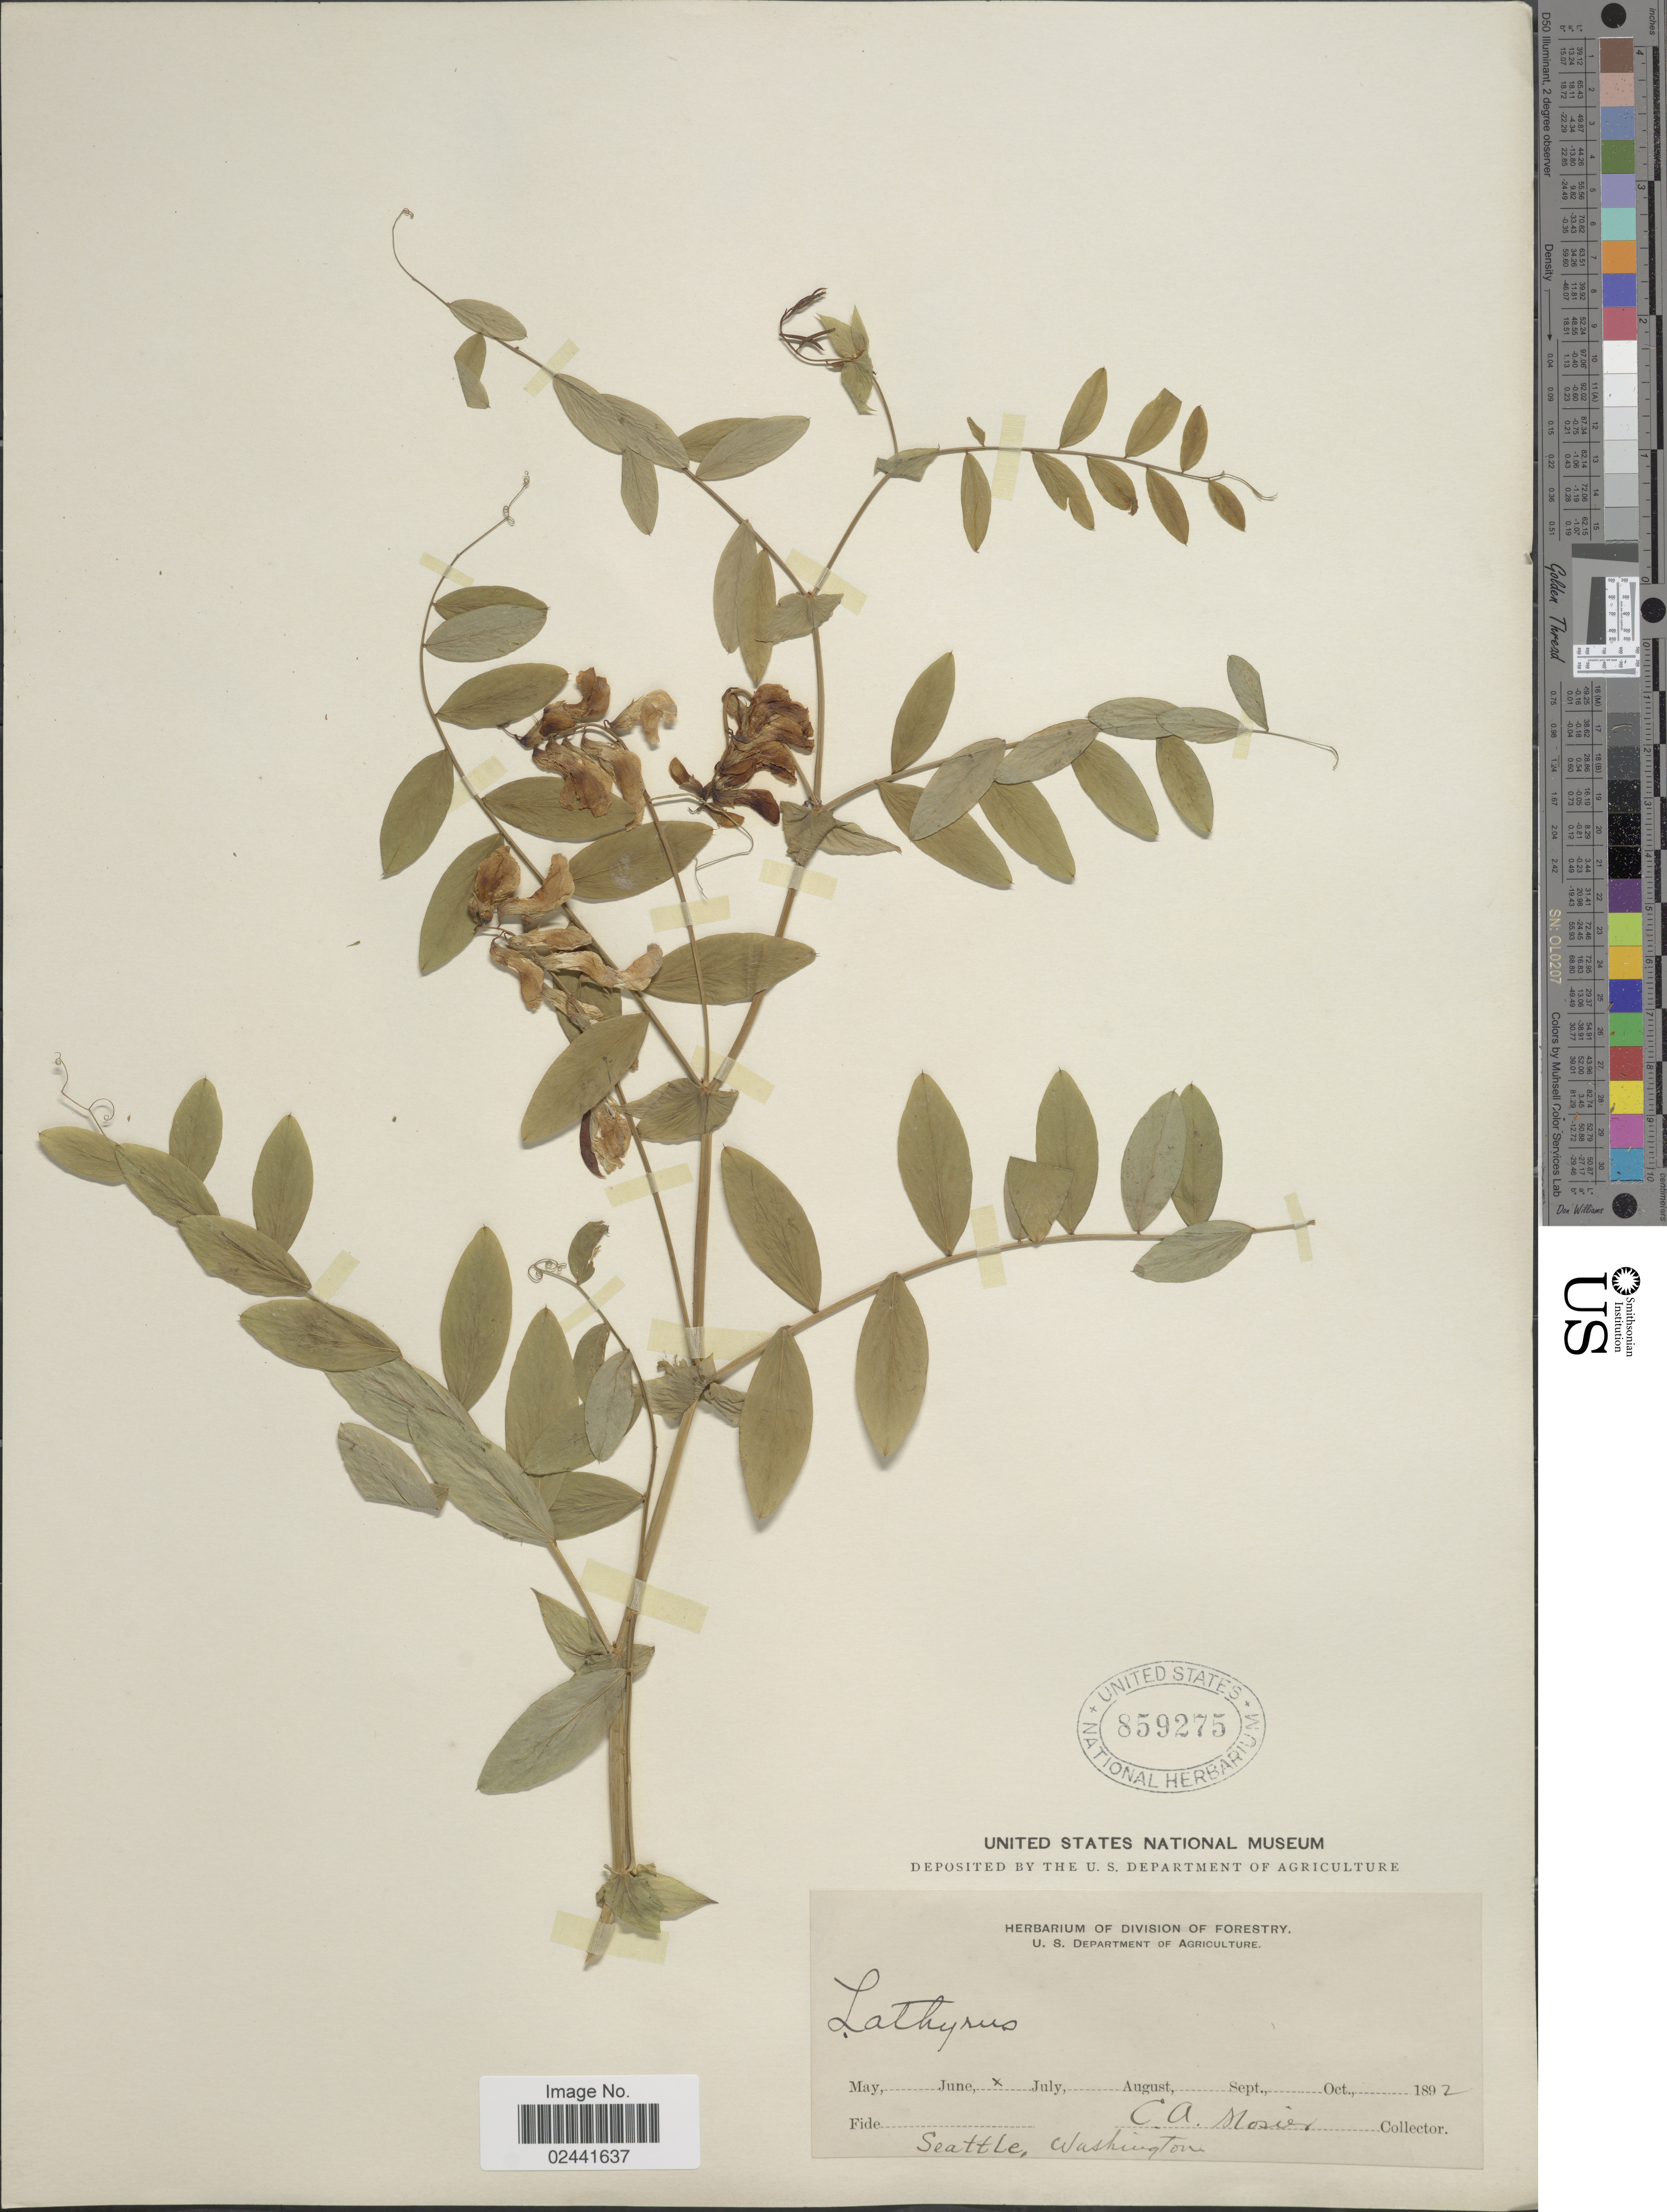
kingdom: Plantae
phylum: Tracheophyta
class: Magnoliopsida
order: Fabales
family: Fabaceae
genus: Lathyrus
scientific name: Lathyrus polyphyllus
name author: Nutt.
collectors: C. A. Mosier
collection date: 1892-06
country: United States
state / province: Washington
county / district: King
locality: Seattle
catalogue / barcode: US 859275